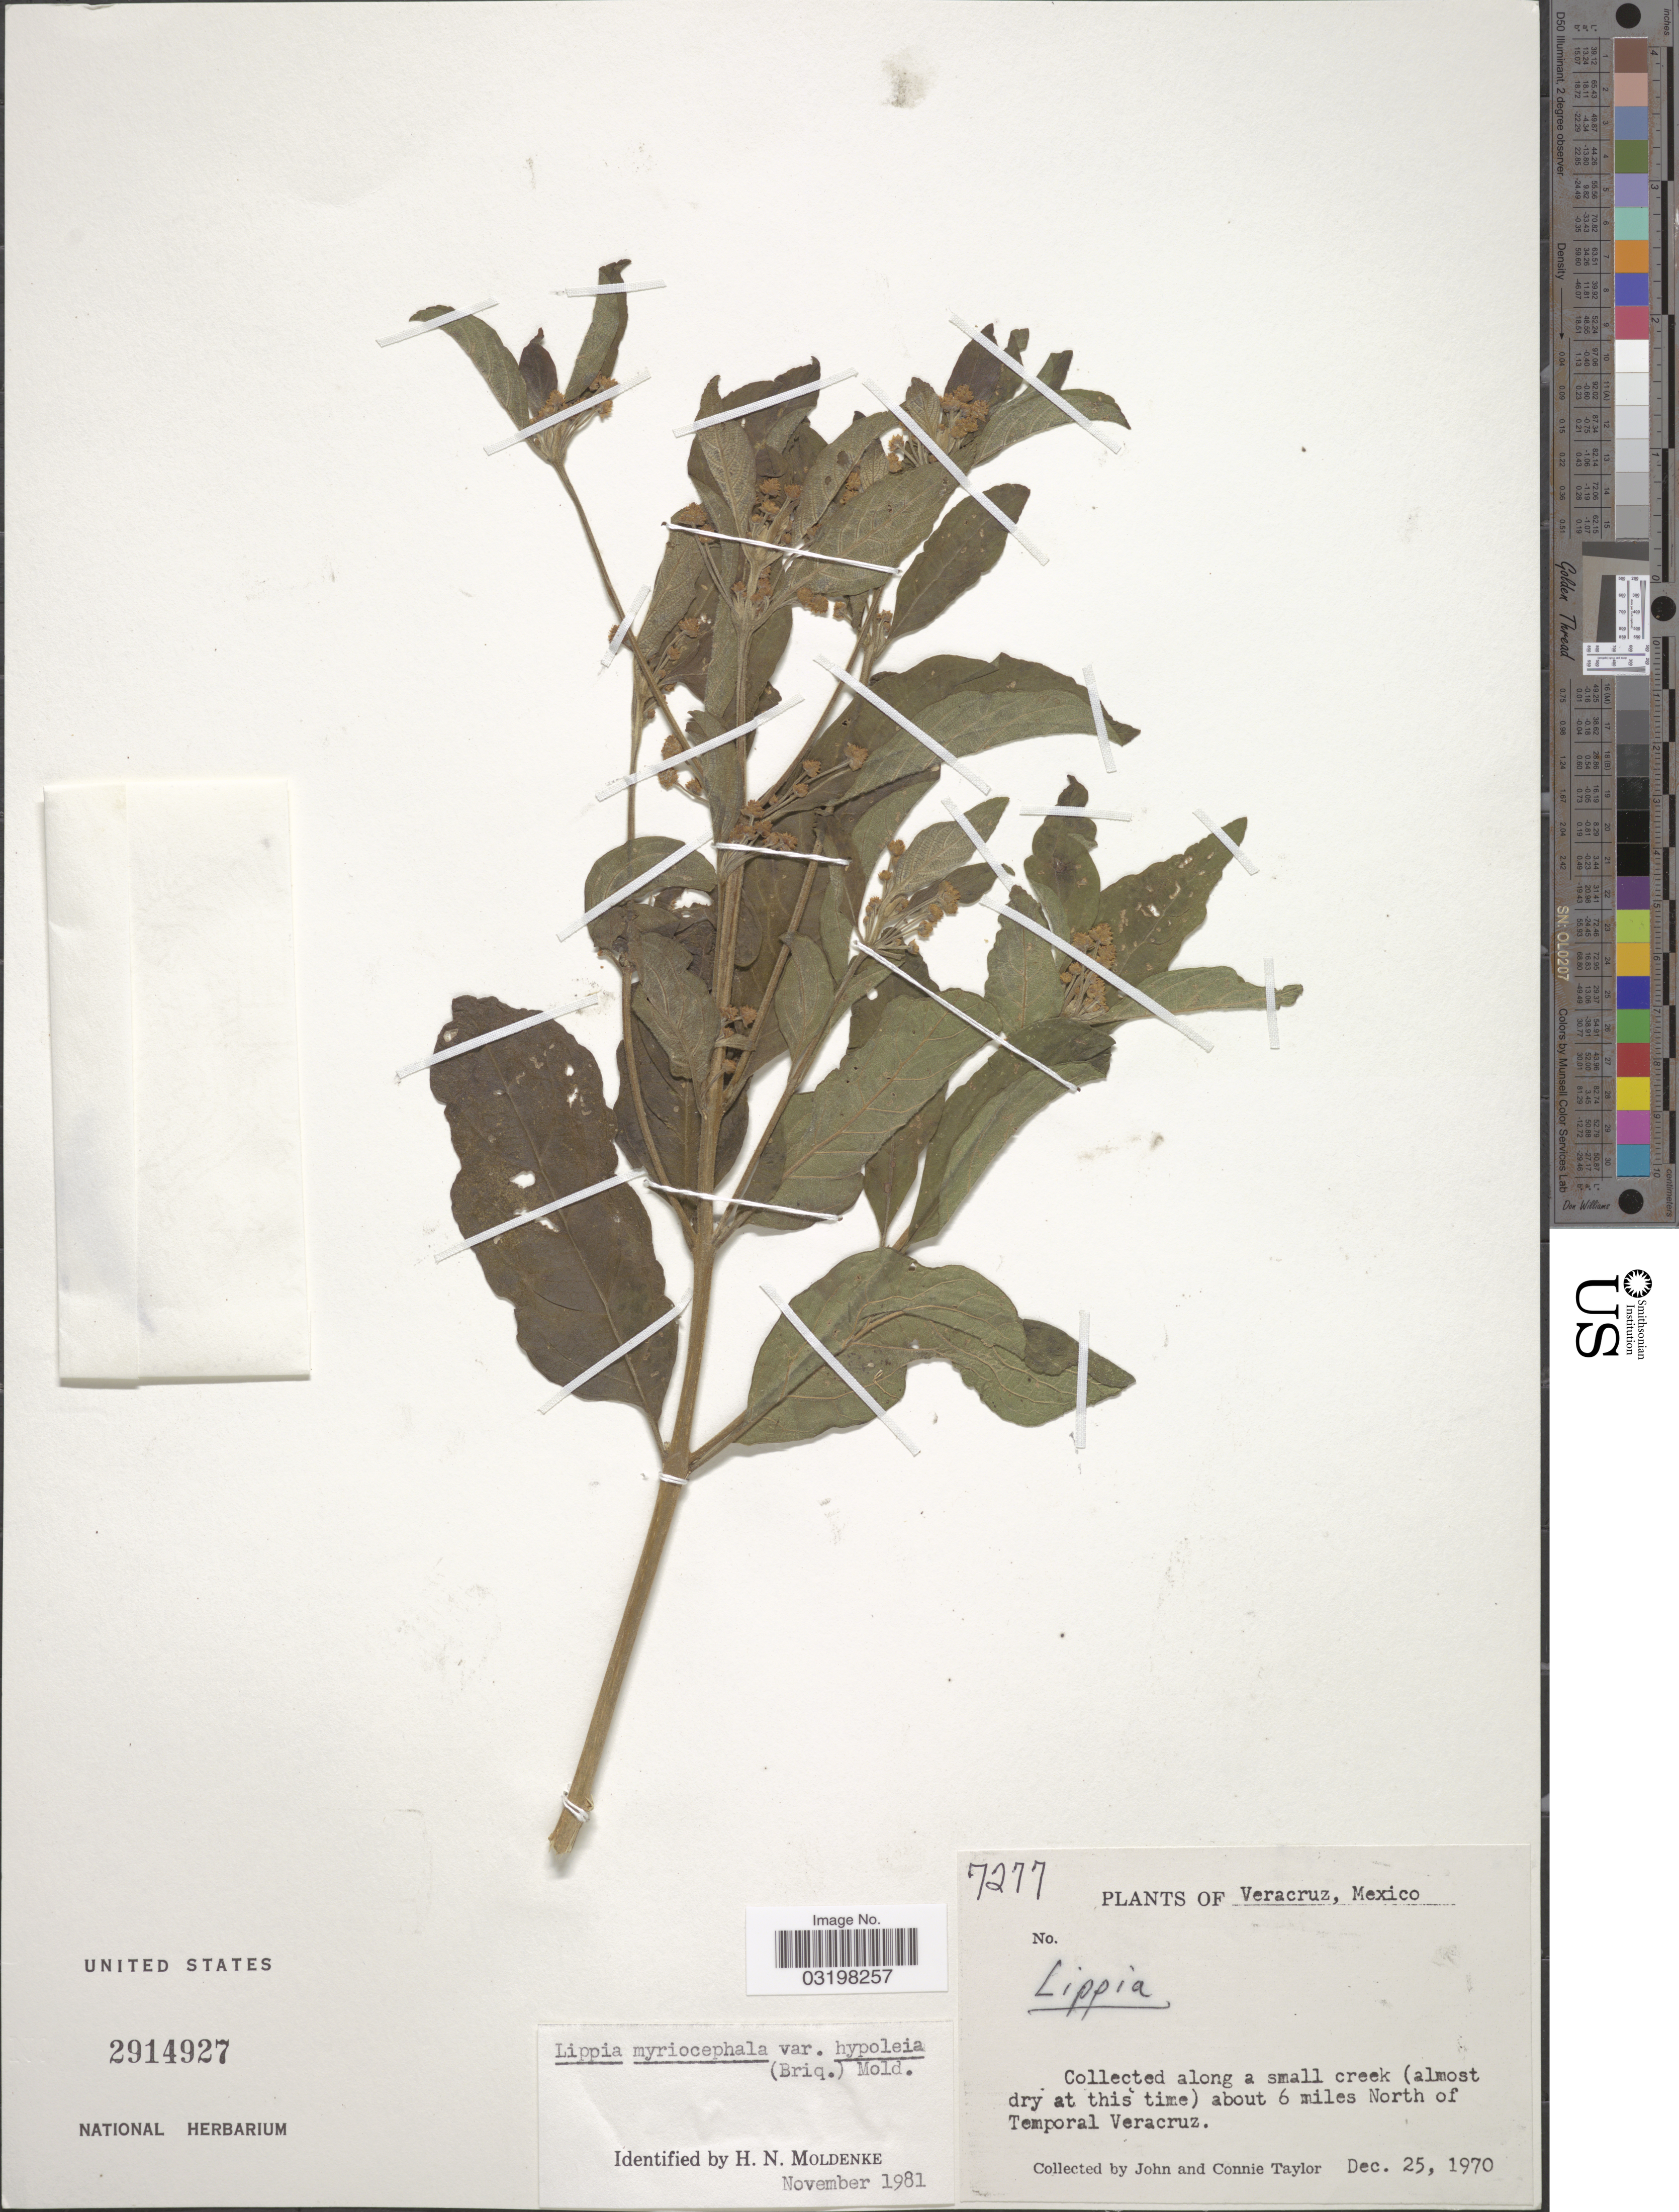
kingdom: Plantae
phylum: Tracheophyta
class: Magnoliopsida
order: Lamiales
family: Verbenaceae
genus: Lippia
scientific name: Lippia myriocephala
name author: Schltdl. & Cham.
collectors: J. Taylor & C. Taylor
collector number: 7277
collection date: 1970-12-25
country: Mexico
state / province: Veracruz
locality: Collected along a small creek (almost dry at this time) about 6 miles North of Temporal Veracruz. Veracruz.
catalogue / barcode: US 2914927